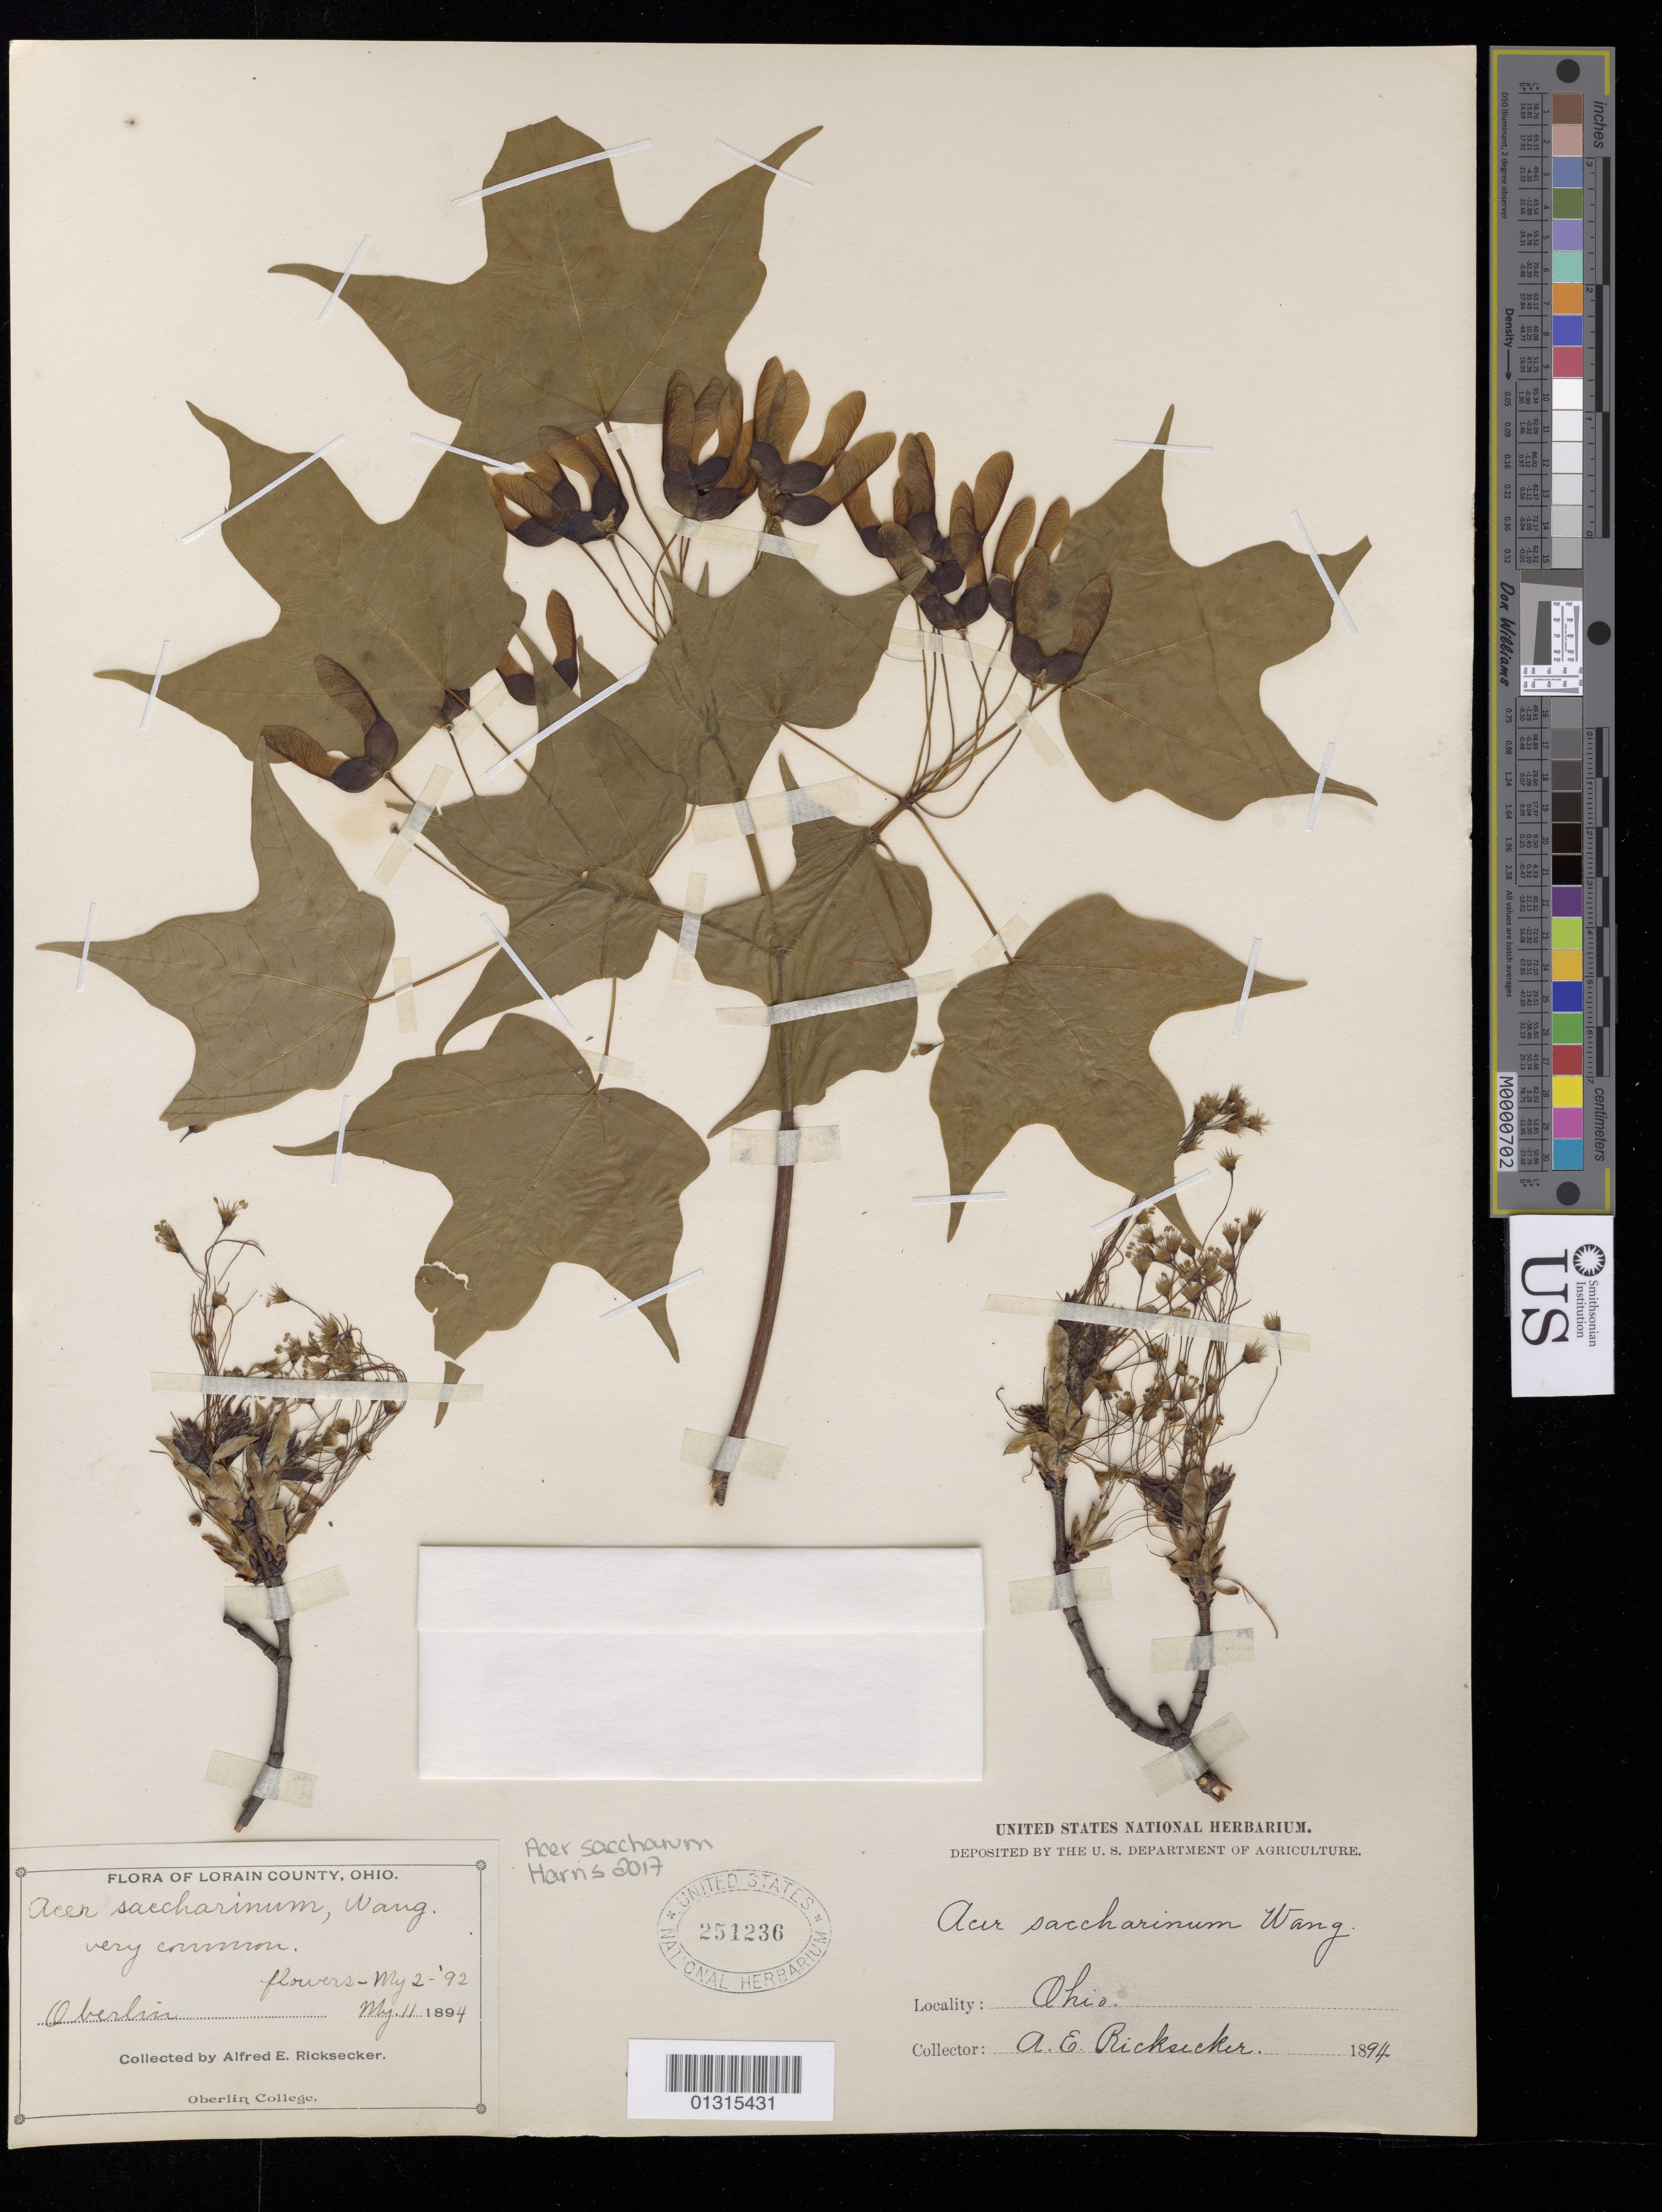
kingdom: Plantae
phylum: Tracheophyta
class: Magnoliopsida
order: Sapindales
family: Sapindaceae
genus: Acer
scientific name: Acer saccharinum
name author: L.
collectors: A. E. Ricksecker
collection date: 1892-05-02,1894-05-11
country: United States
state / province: Ohio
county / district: Lorain County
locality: Oberlin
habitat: Very common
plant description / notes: From label: "flowers - My 2 -'92" and "My 11, 1894"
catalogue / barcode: US 251236